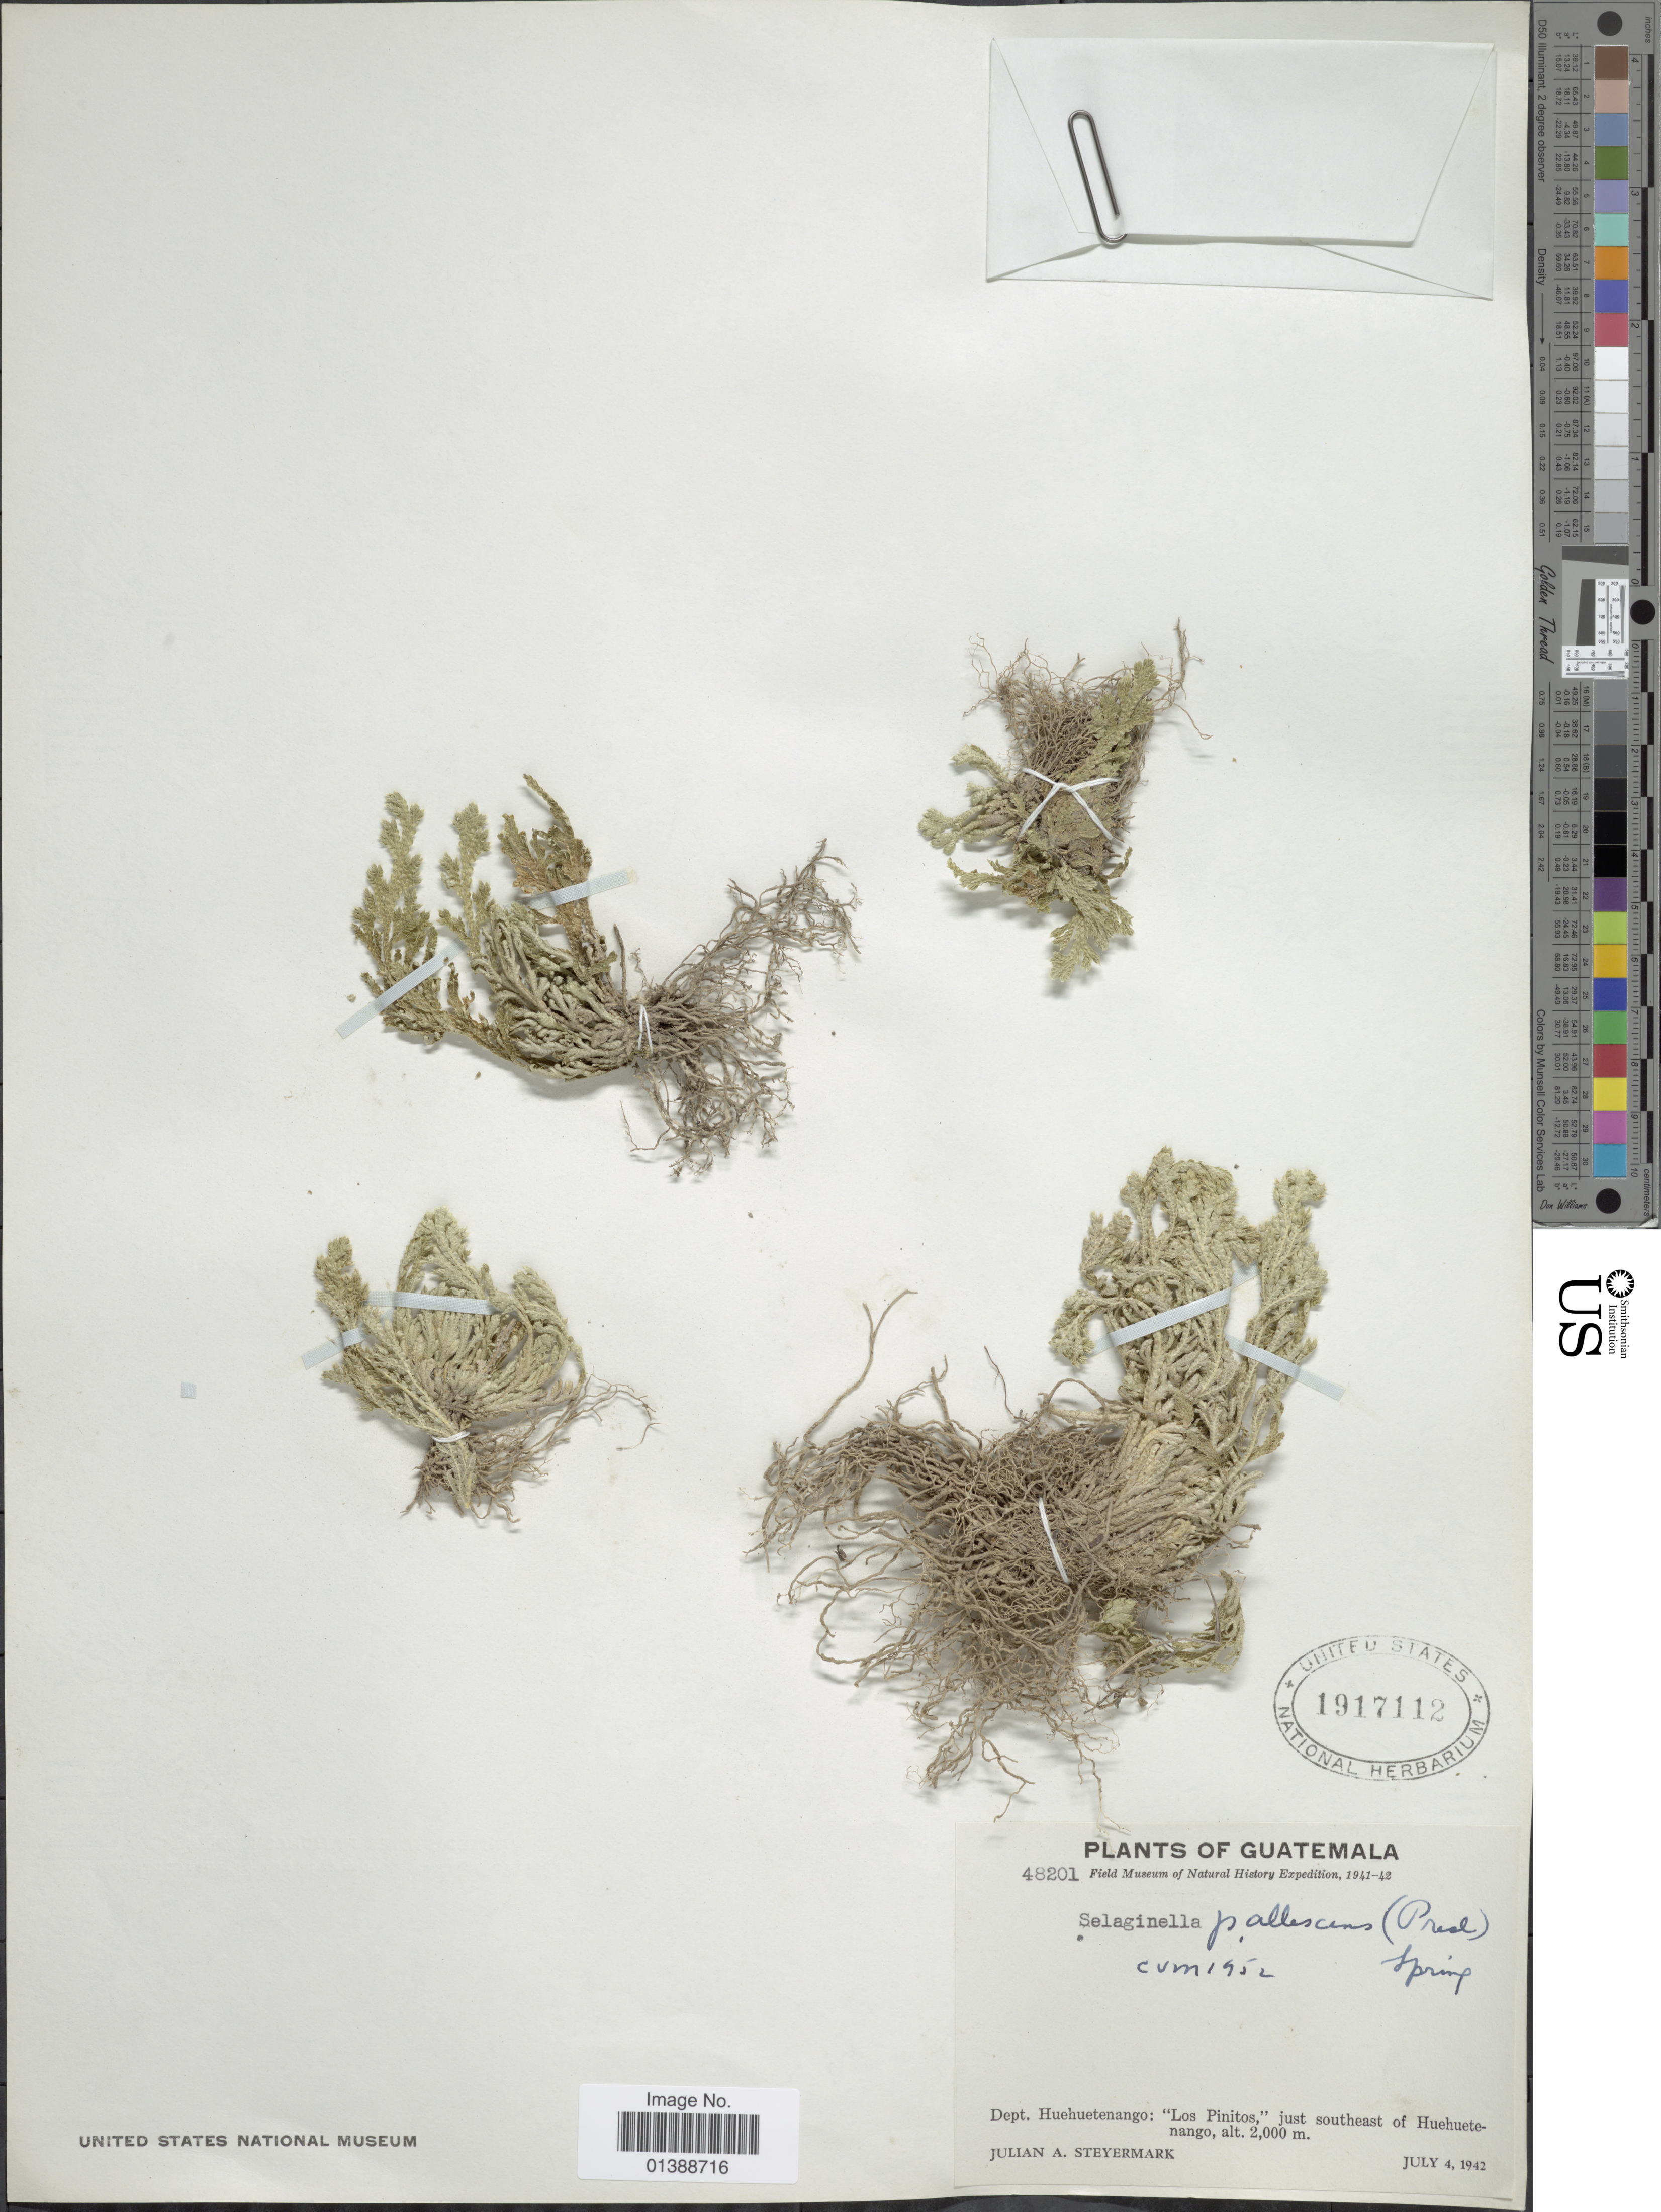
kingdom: Plantae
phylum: Tracheophyta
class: Lycopodiopsida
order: Selaginellales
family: Selaginellaceae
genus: Selaginella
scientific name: Selaginella pallescens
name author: (C. Presl) Spring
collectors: J. Steyermark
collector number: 48201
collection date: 1942-07-04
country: Guatemala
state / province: Huehuetenango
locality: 'Los Pintos', just southeast of Huehuetenango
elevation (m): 2000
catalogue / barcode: US 1917112